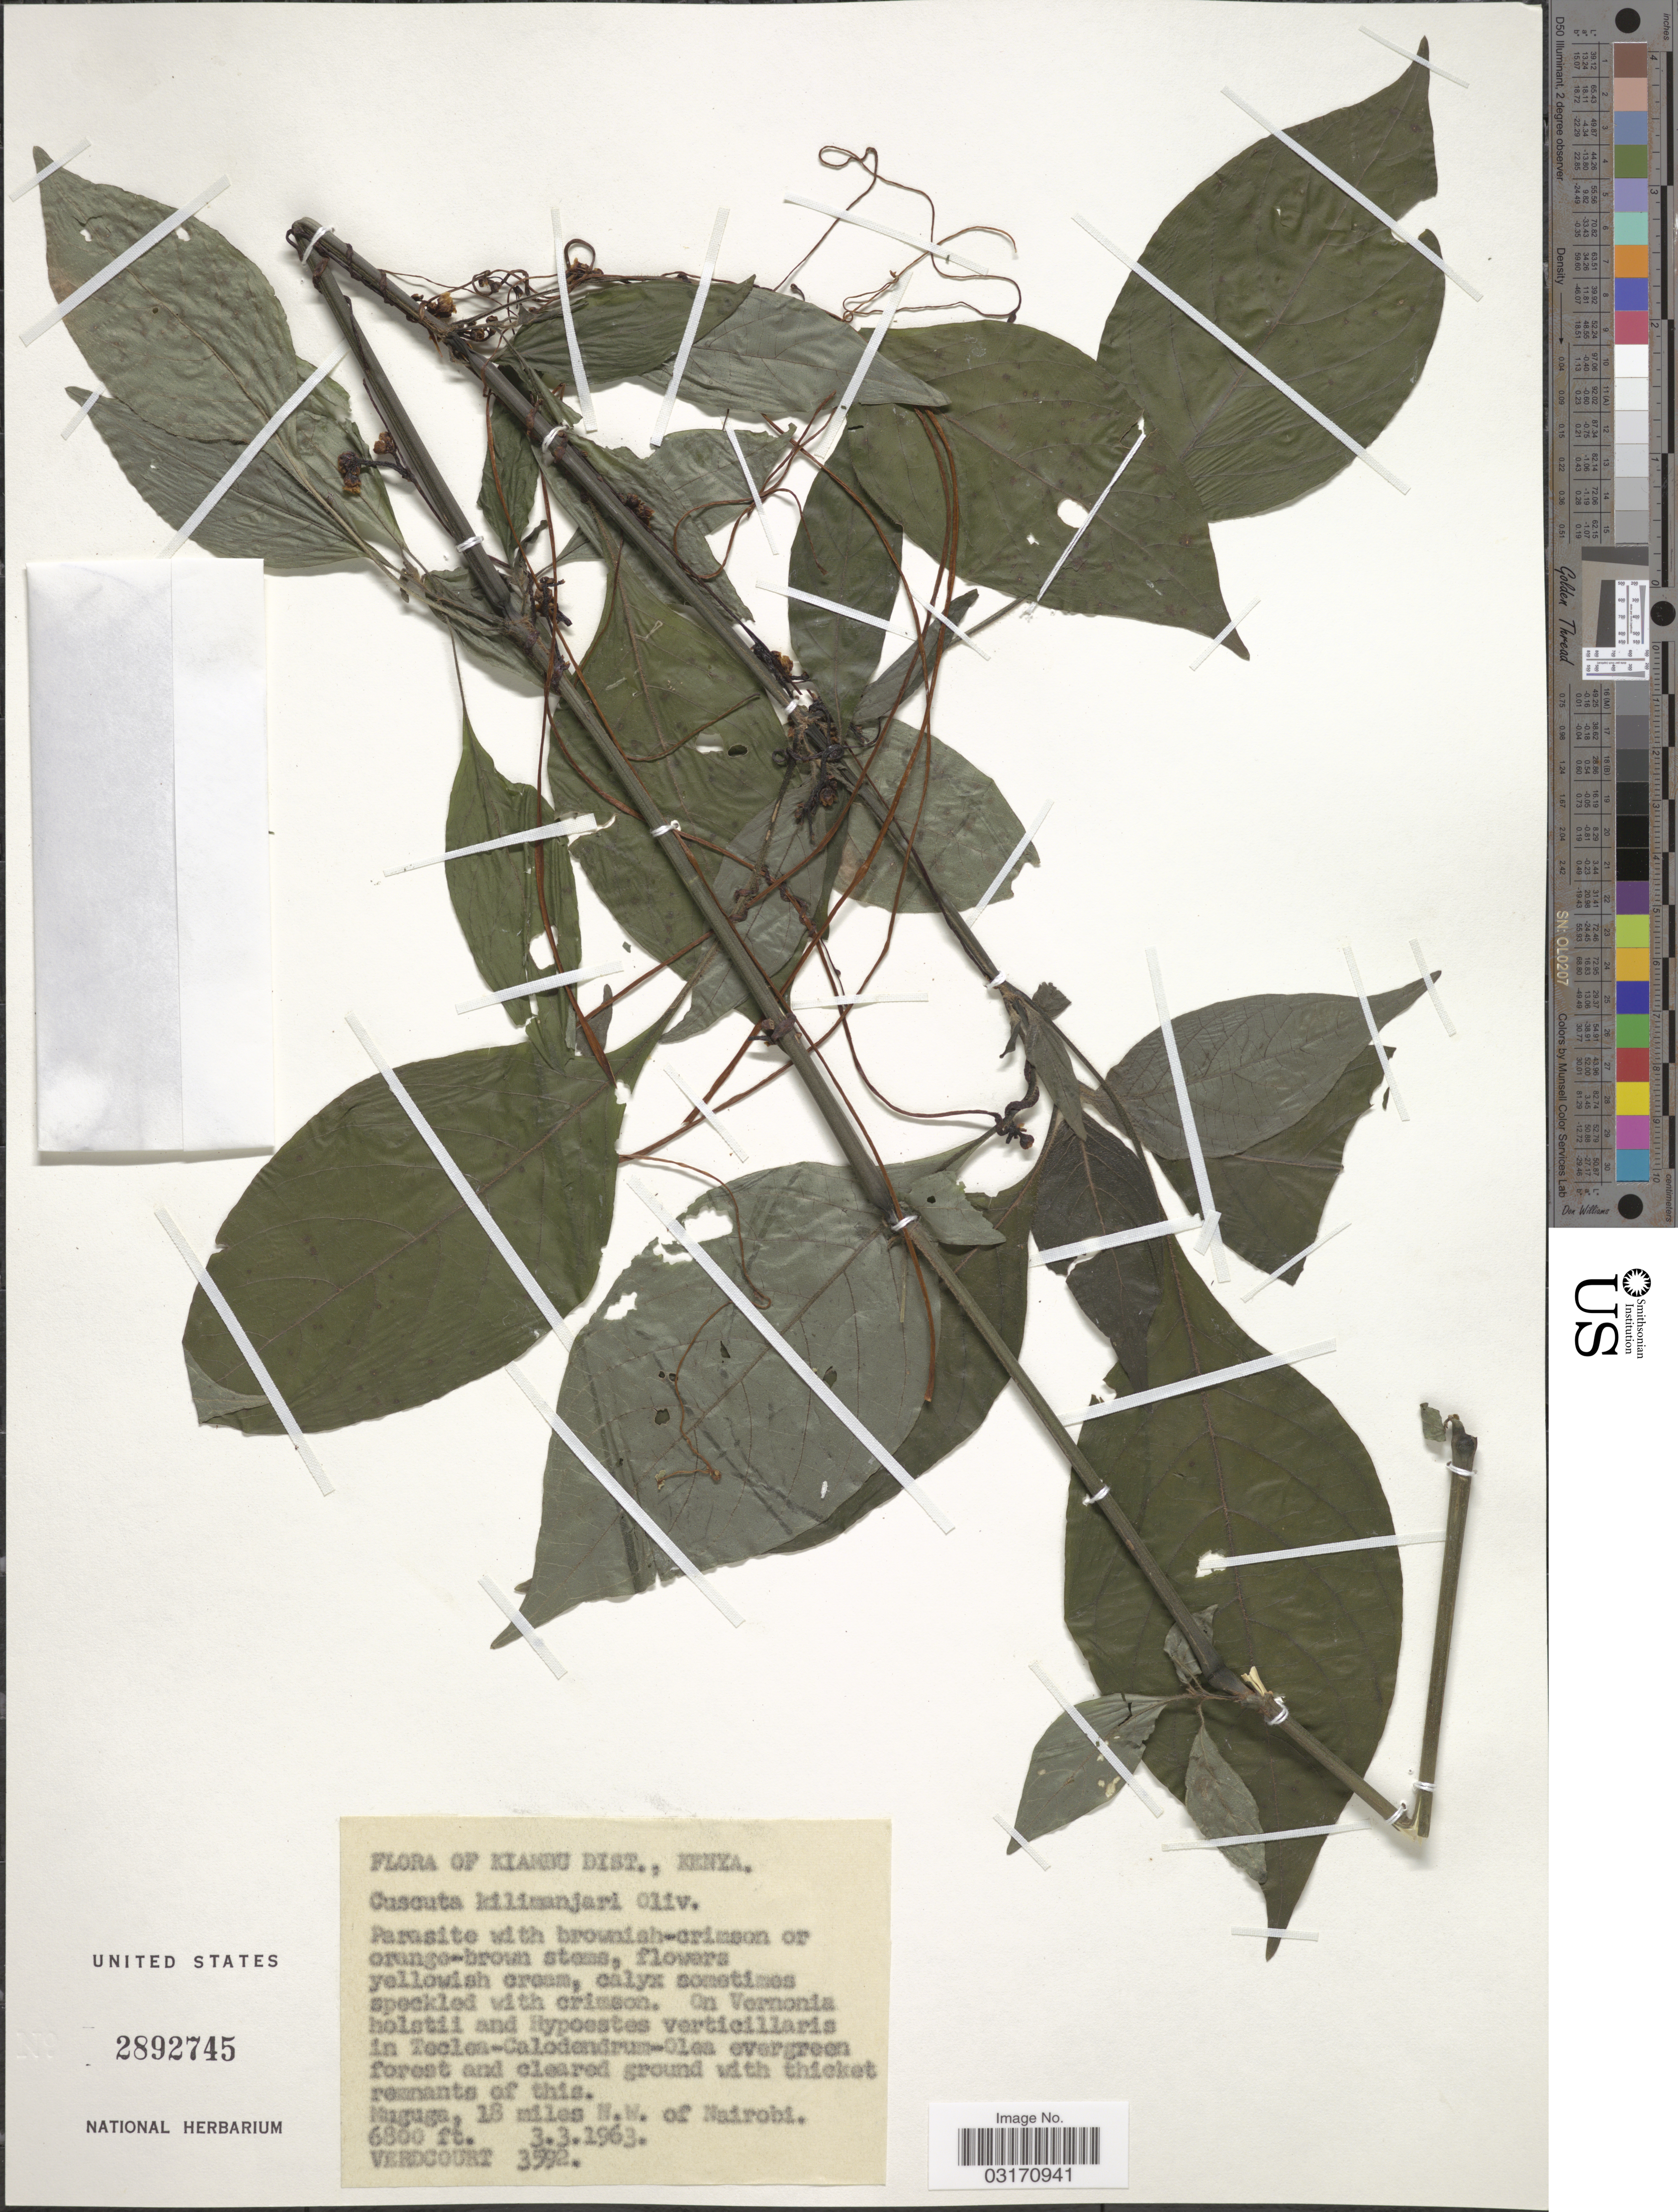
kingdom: Plantae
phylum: Tracheophyta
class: Magnoliopsida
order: Solanales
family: Convolvulaceae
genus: Cuscuta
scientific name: Cuscuta kilimanjari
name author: Oliv.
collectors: -. Verdcourt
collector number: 3592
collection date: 1963-03-03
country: Kenya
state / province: Kiambu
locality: Kiambu Dust. Muguga, 18 miles N.W. of Nairobi.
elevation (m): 2073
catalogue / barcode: US 2892745